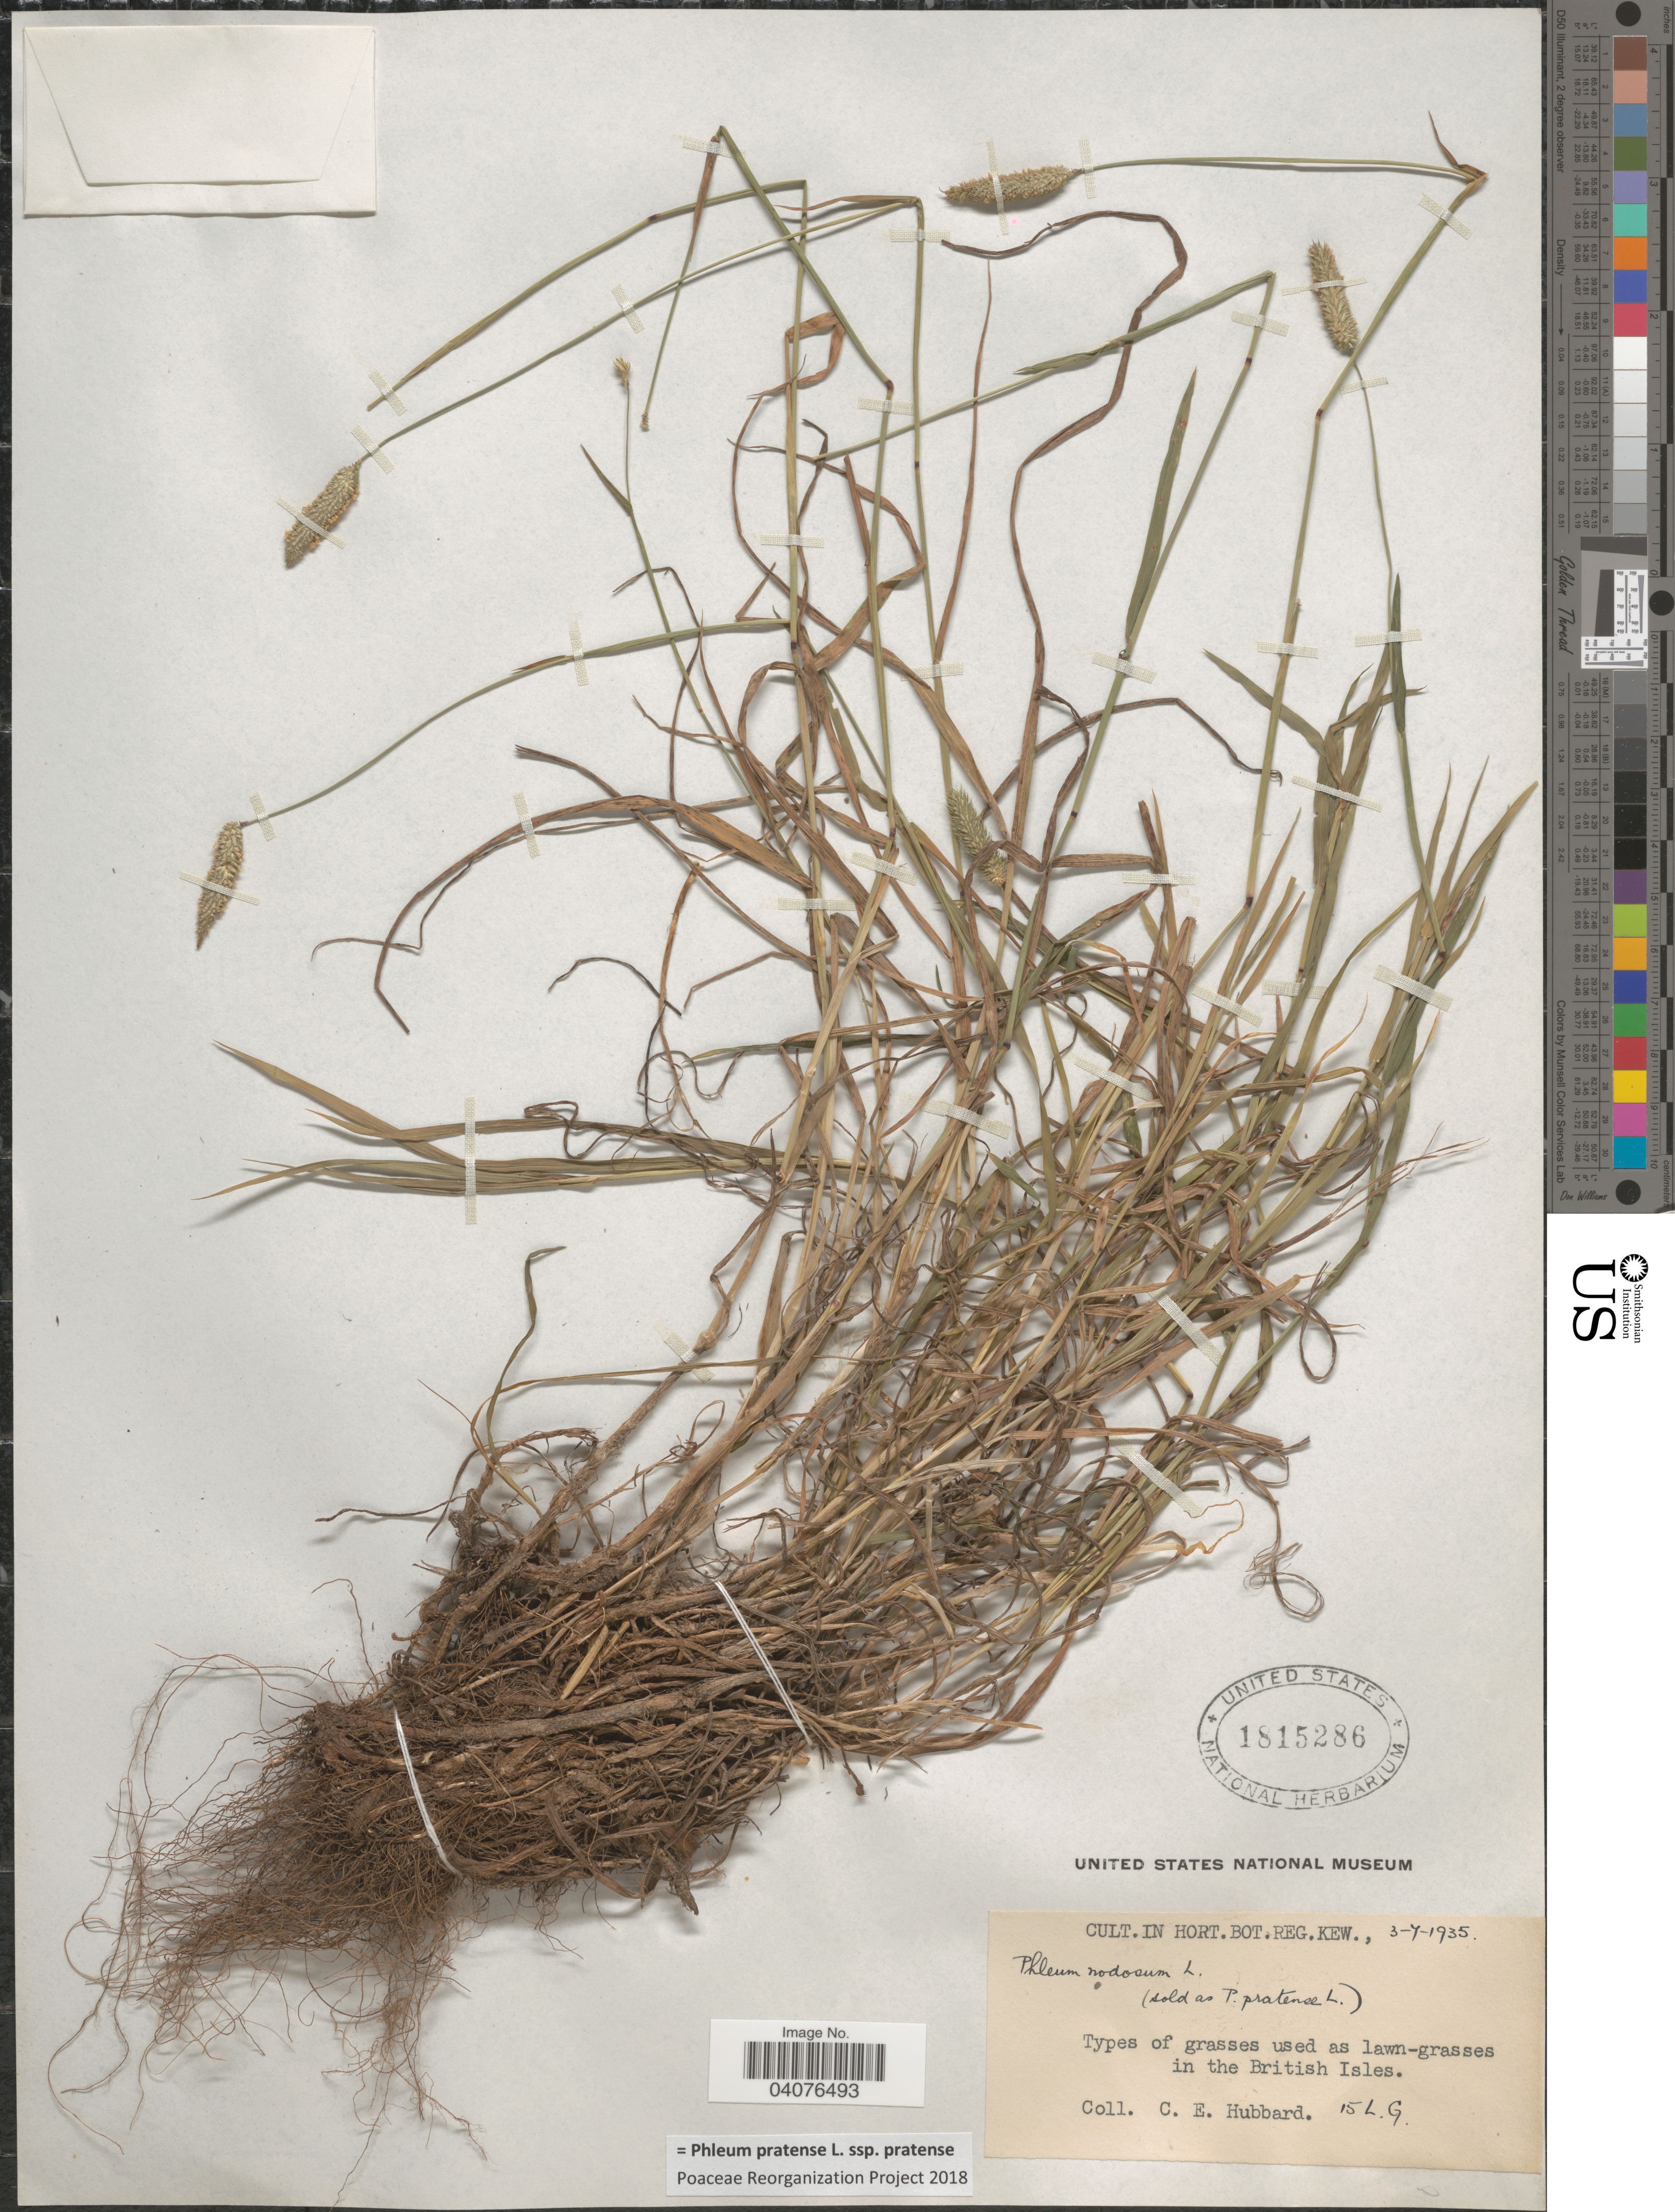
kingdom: Plantae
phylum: Tracheophyta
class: Liliopsida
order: Poales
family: Poaceae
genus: Phleum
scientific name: Phleum pratense subsp. pratense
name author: L.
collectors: C. E. Hubbard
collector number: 15LG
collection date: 1935-07-03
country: United Kingdom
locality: Cult. in Hort. Bot. Reg. Kew. British Isles.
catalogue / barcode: US 1815286